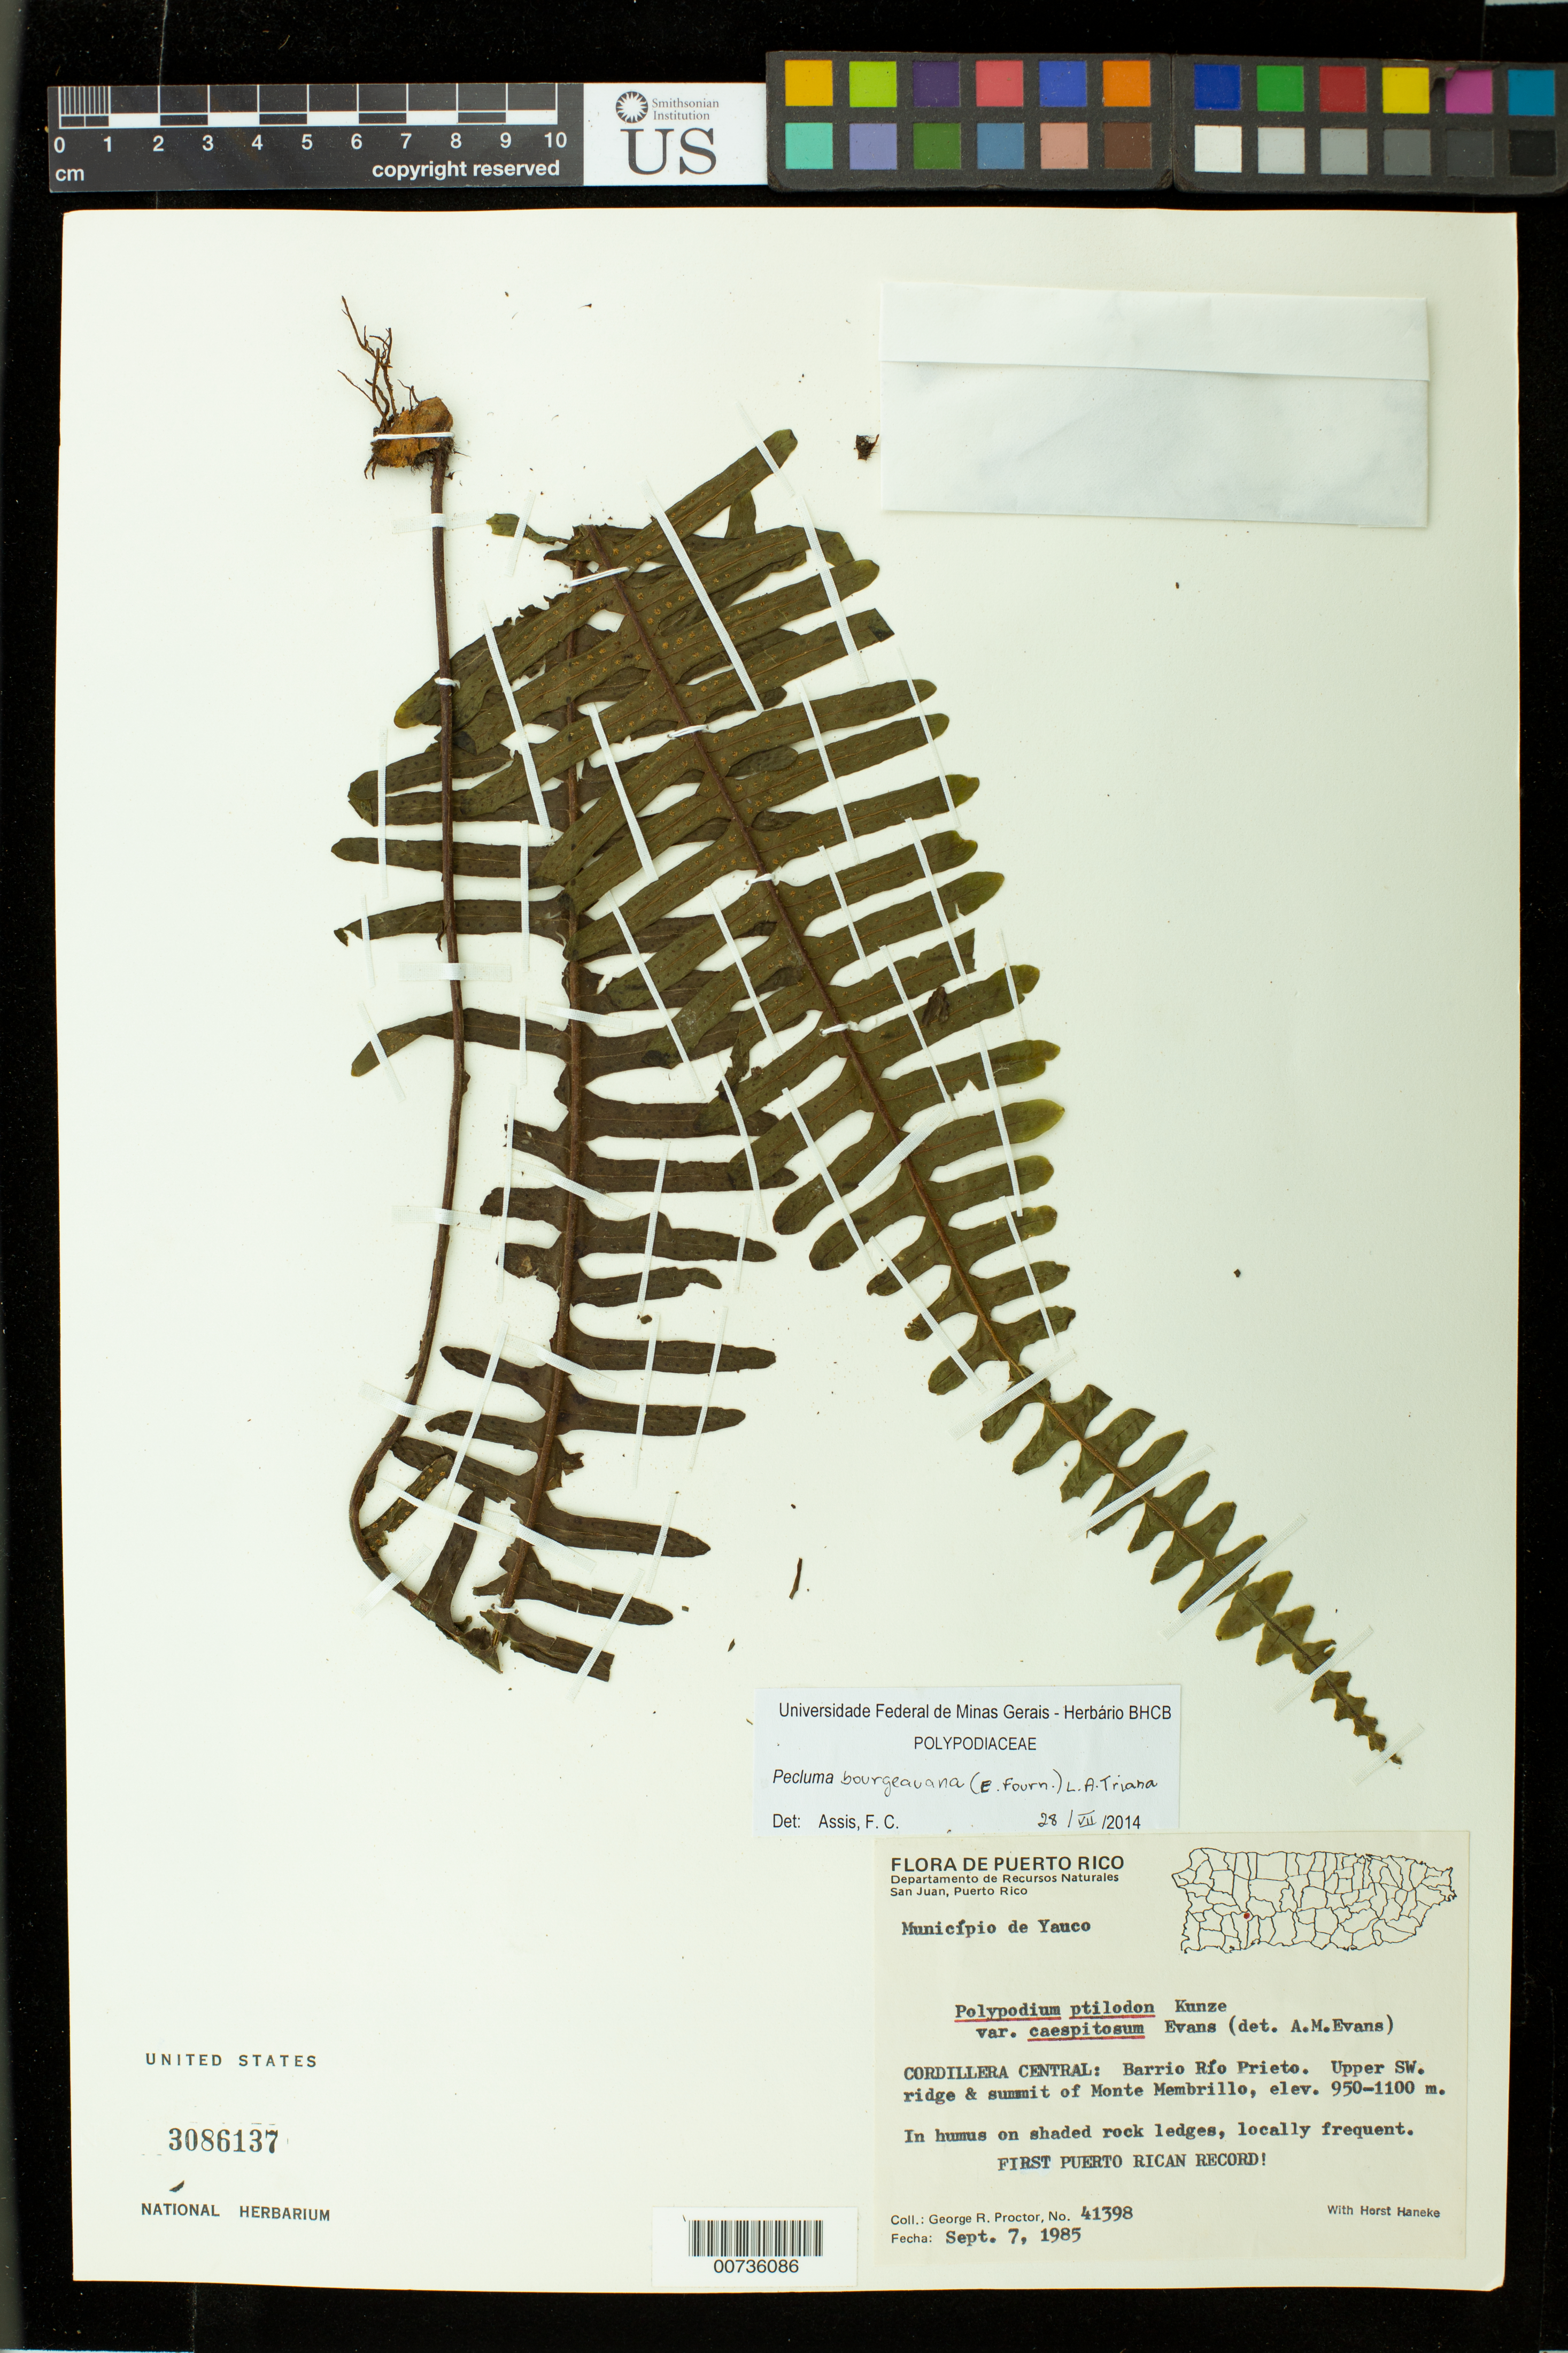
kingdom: Plantae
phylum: Tracheophyta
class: Polypodiopsida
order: Polypodiales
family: Polypodiaceae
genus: Pecluma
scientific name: Pecluma bourgeauana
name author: Triana-Moreno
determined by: Assis, F. C.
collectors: G. R. Proctor & H. Haneke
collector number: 41398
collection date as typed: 07 Sep 1985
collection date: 1985-09-07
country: Puerto Rico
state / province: Yauco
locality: Mun. Yauco, Cordillera Central: Barrio Río Prieto, upper SW ridge & summit of Monte Membrillo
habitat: In humus on shaded rock ledges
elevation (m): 950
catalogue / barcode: US 3086137